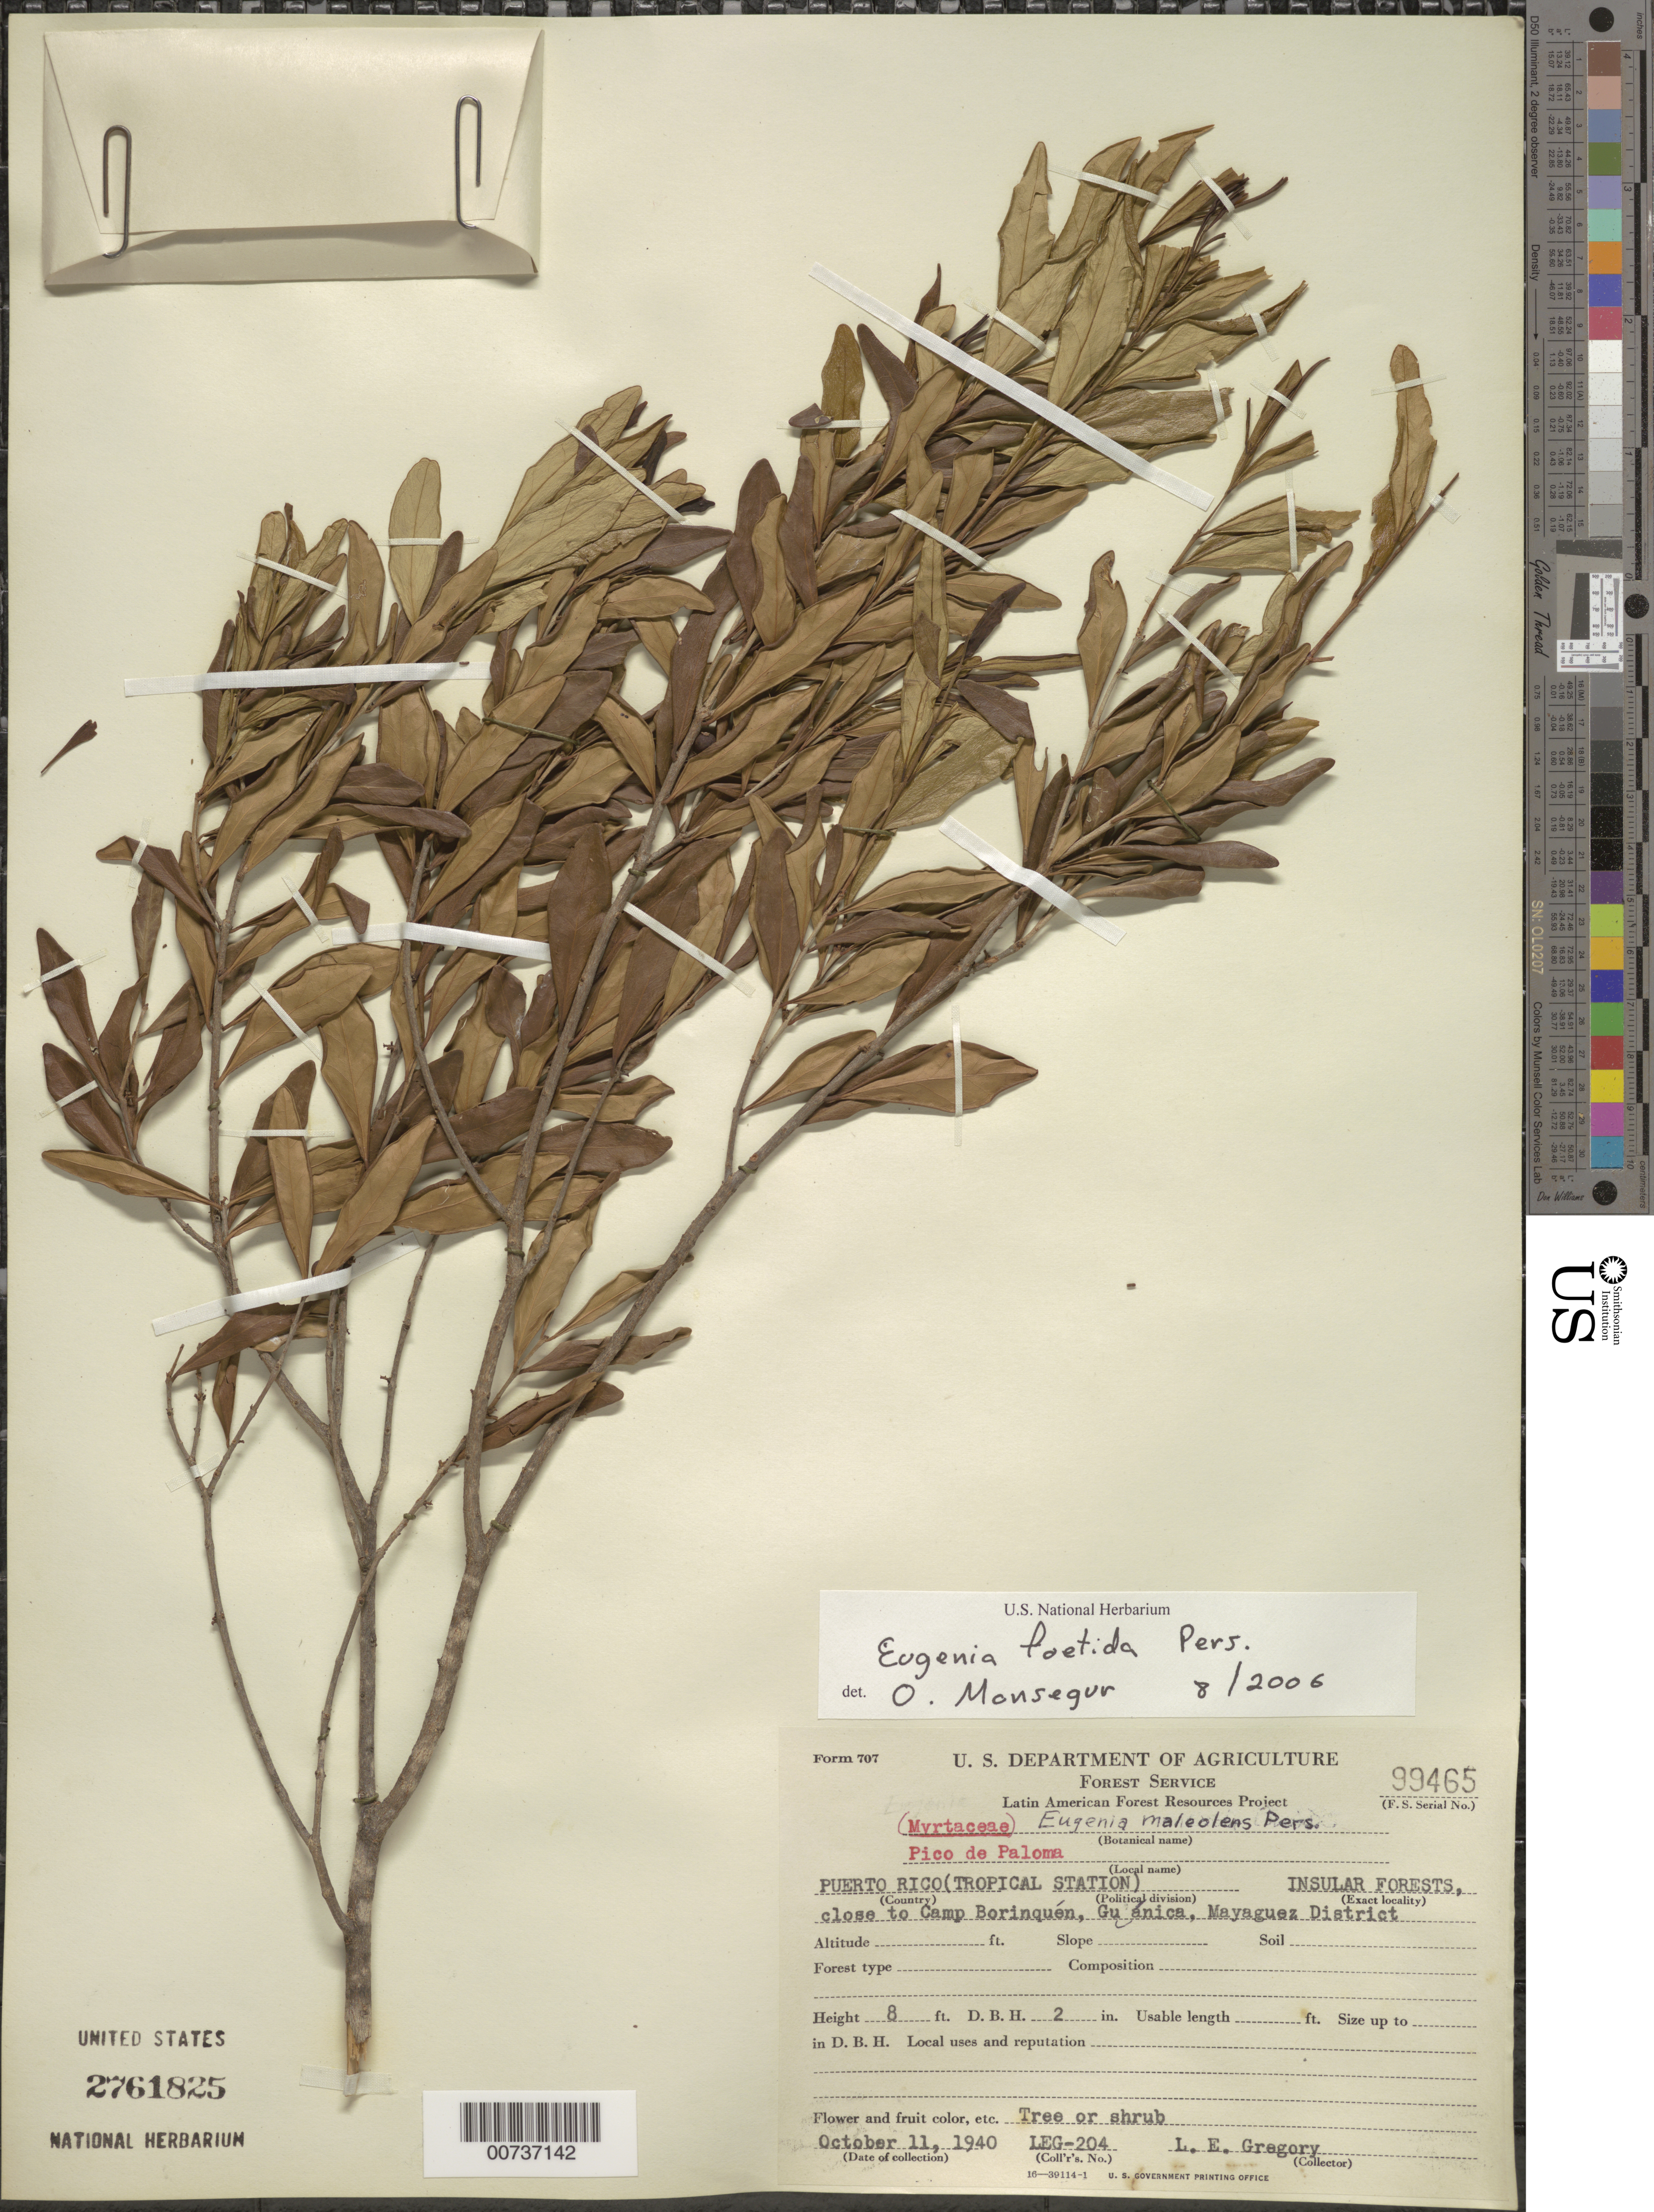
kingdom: Plantae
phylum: Tracheophyta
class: Magnoliopsida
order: Myrtales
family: Myrtaceae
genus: Eugenia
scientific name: Eugenia monticola var. monticola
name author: (Sw.) DC.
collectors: L. E. Gregory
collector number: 204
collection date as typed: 11 Oct 1940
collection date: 1940-10-11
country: Puerto Rico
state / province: Mayagüez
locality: Insular Forest, close to Camp Borinquen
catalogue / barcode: US 2761825